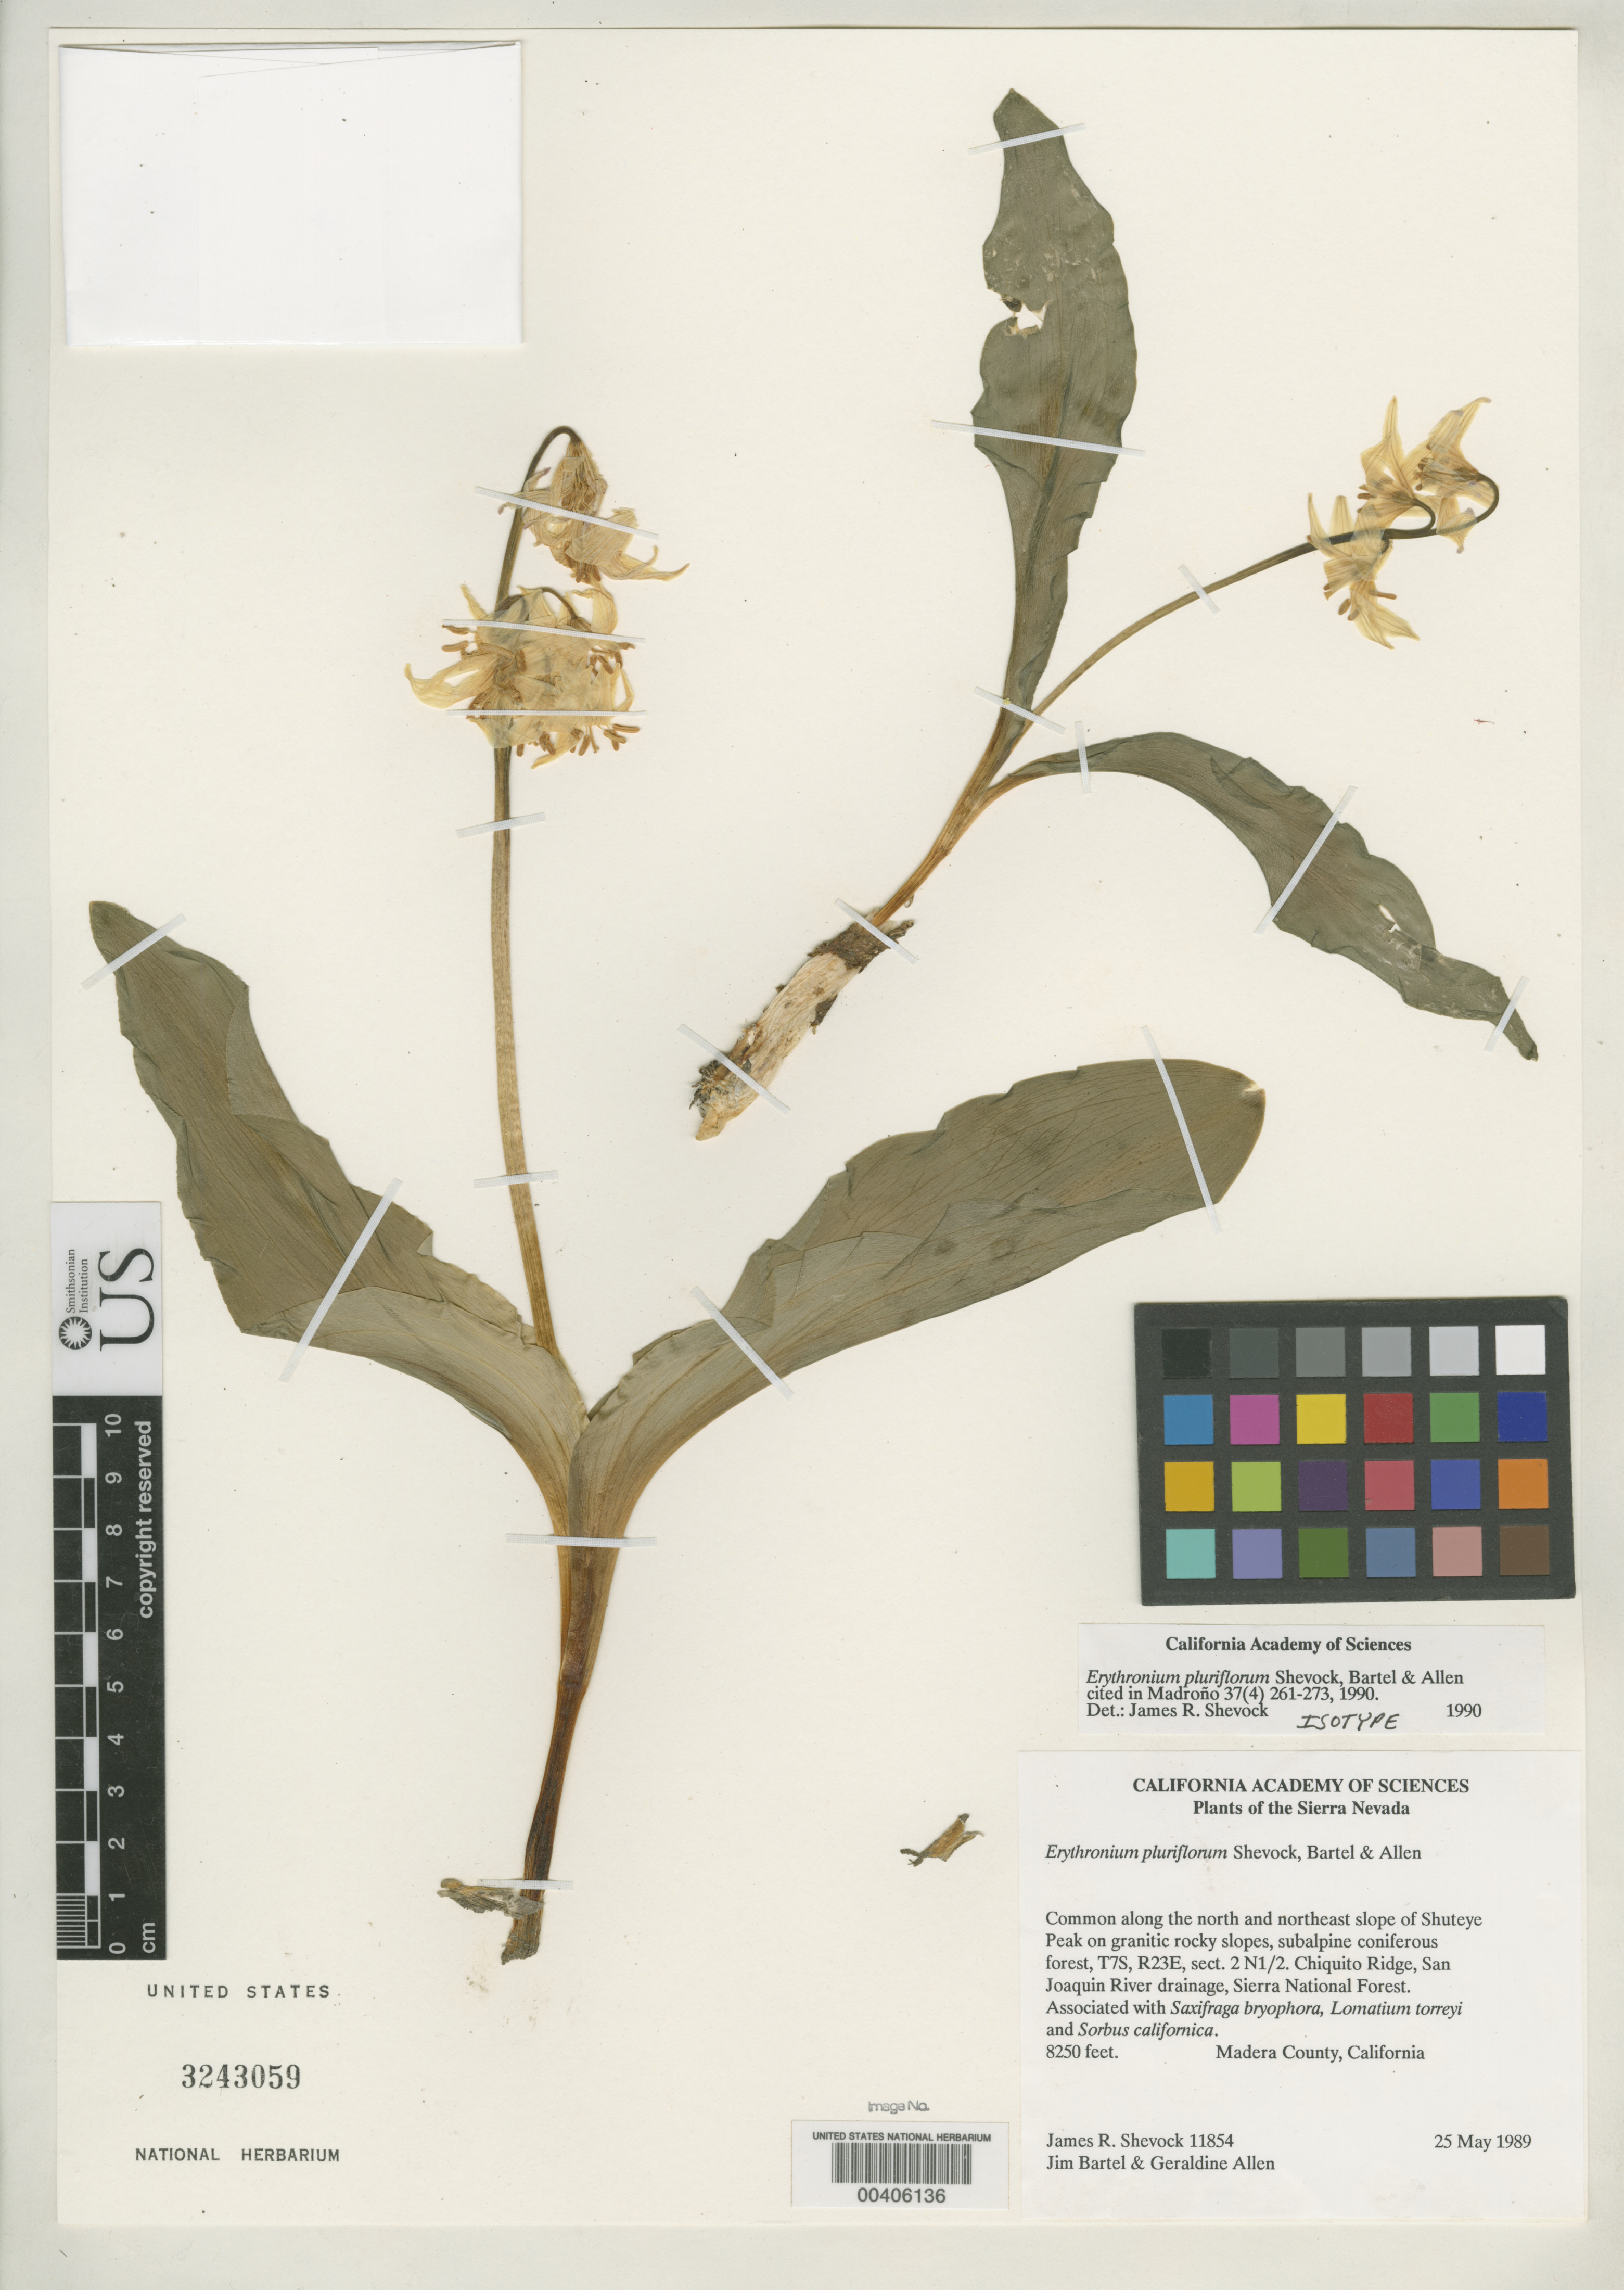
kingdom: Plantae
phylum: Tracheophyta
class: Liliopsida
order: Liliales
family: Liliaceae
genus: Erythronium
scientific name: Erythronium pluriflorum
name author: Shevock et al.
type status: Isotype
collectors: J. R. Shevock, J. Bartel & G. A. Allen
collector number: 11854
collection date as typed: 25 May 1989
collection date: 1989-05-25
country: United States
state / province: California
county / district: Madera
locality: N & NE slope of Shuteye Peak, Chiquito Ridge, San Joaquin River drainage, Sierra National Forest.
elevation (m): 2515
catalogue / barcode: US 3243059